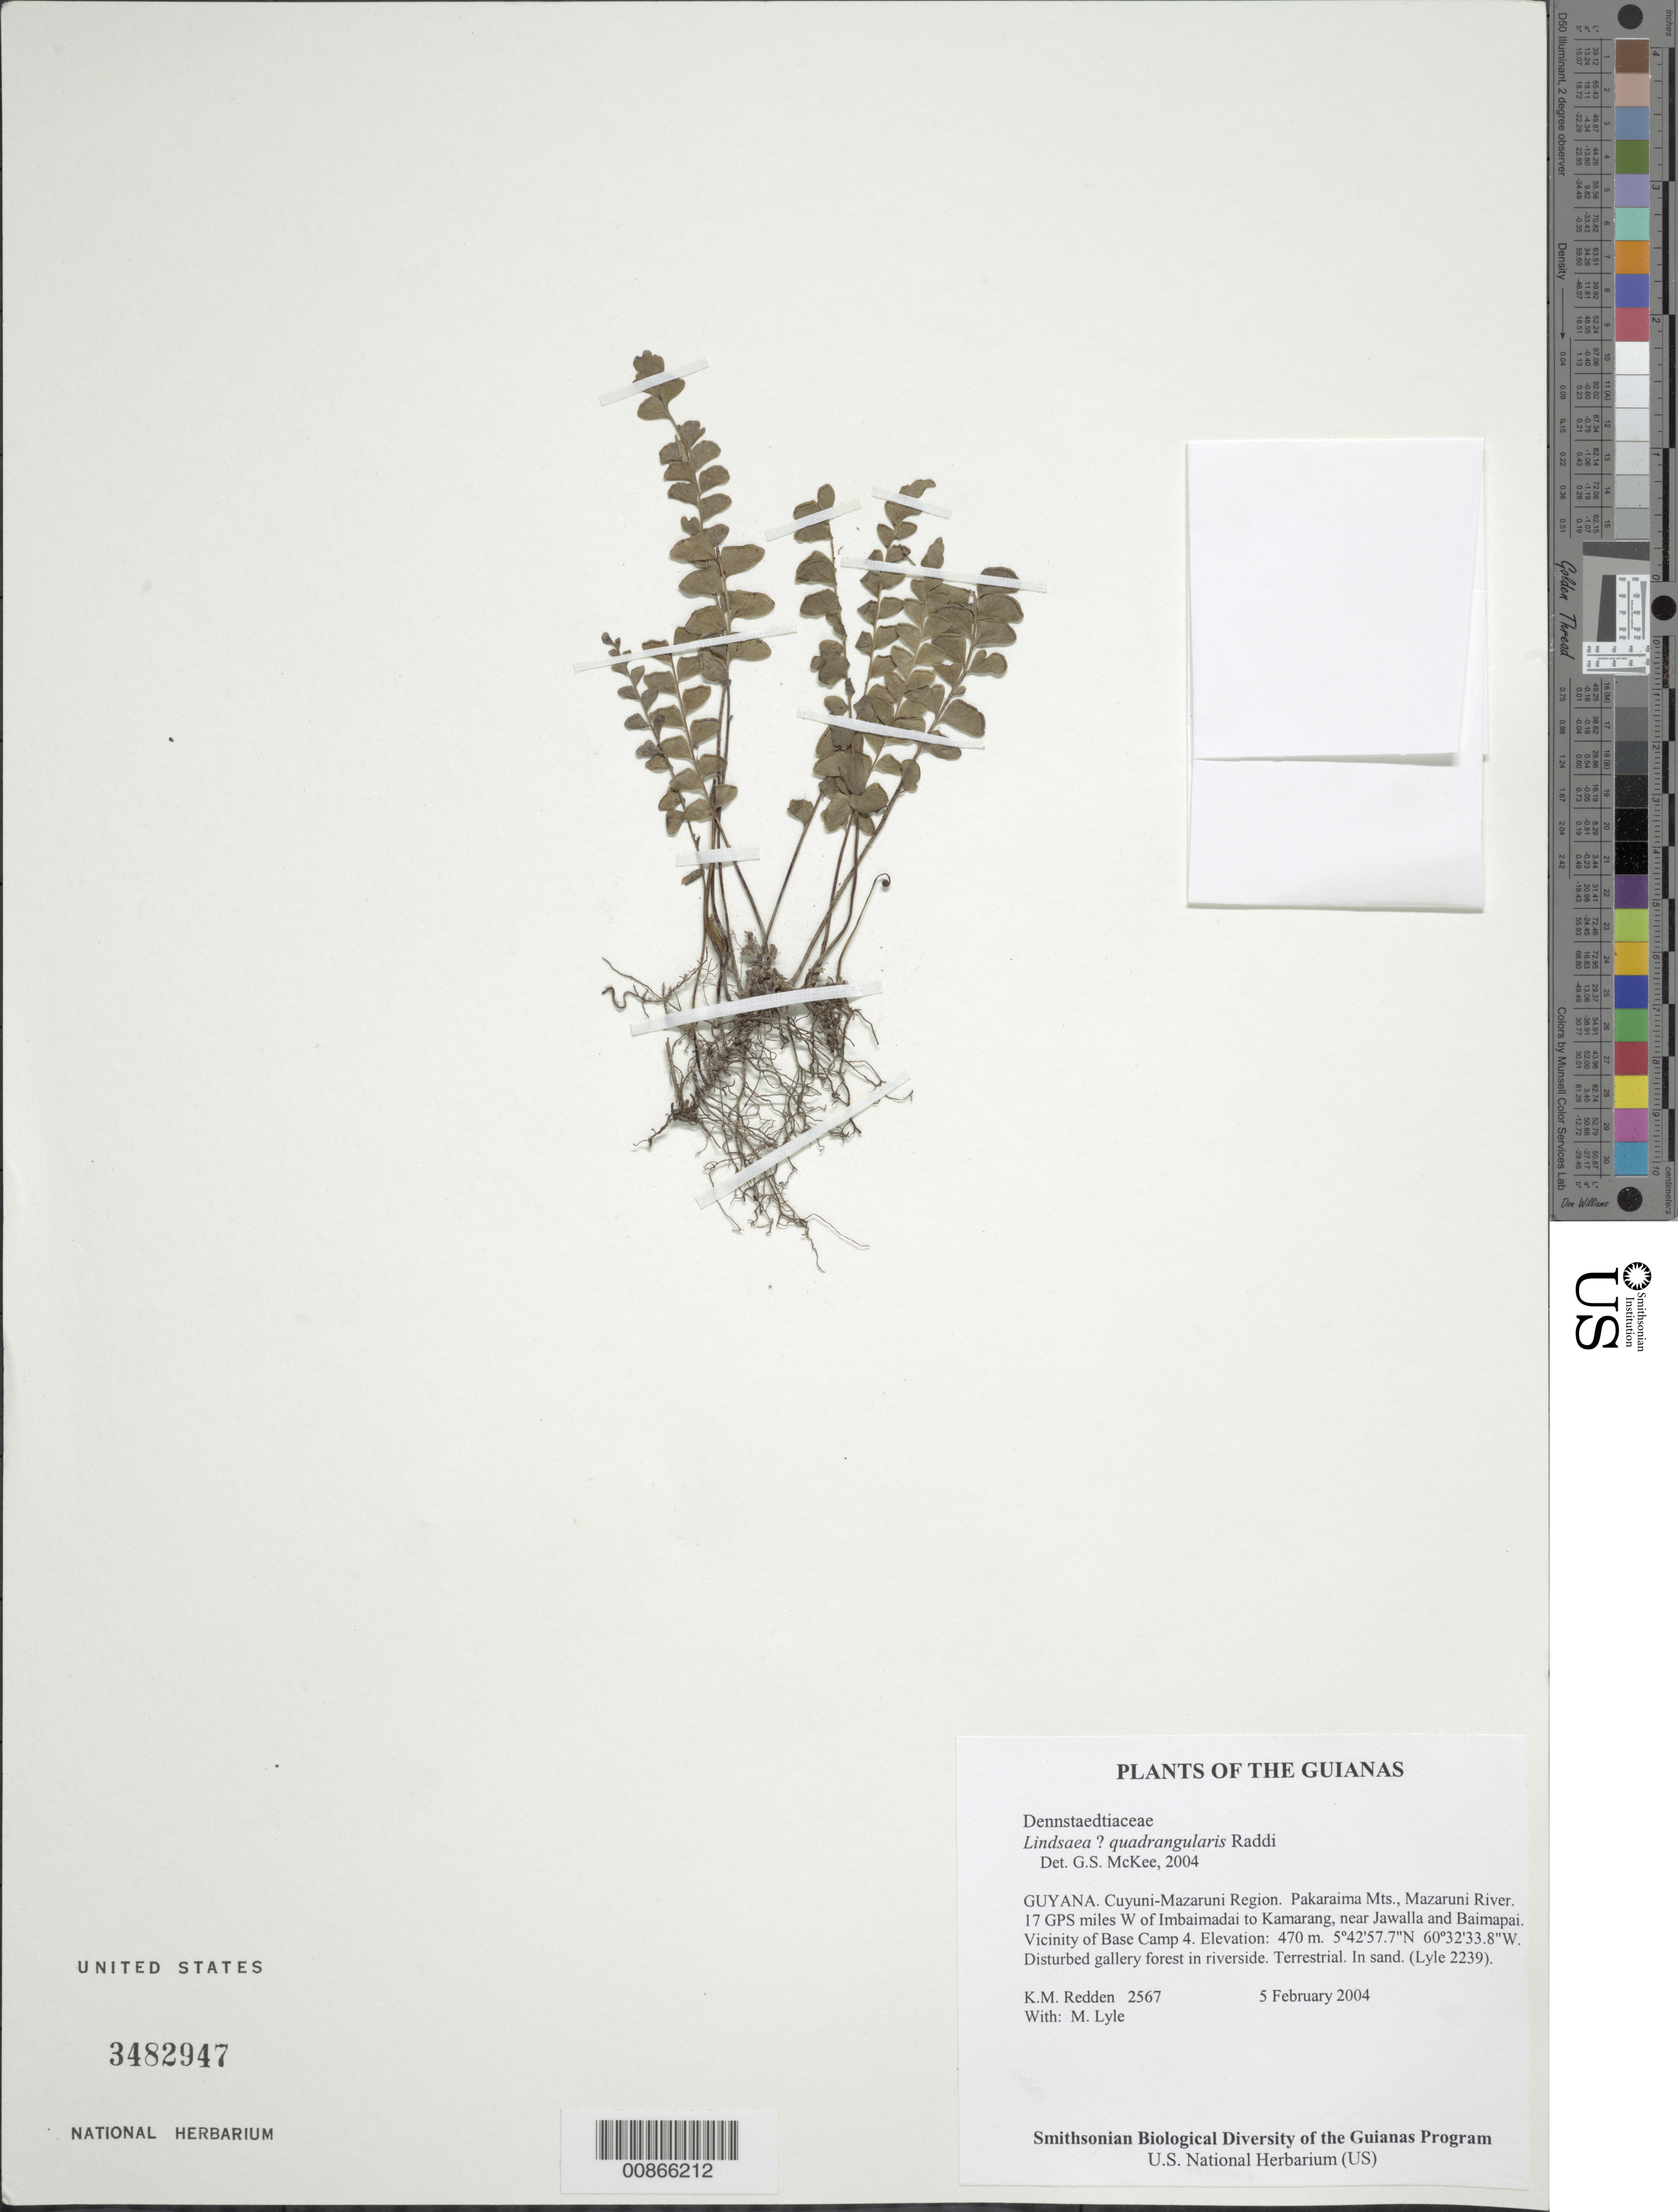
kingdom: Plantae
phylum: Tracheophyta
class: Polypodiopsida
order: Polypodiales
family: Lindsaeaceae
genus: Lindsaea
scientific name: Lindsaea quadrangularis subsp. terminalis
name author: K.U. Kramer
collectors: K. M. Redden & M. Lyle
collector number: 2567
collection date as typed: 5 February 2004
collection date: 2004-02-05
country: Guyana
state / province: Cuyuni-Mazaruni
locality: Pakaraima Mts., Mazaruni River. 17 GPS miles W of Imbaimadai to Kamarang, near Jawalla and Baimapai. Vicinity of Base Camp 4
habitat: Disturbed gallery forest in riverside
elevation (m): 470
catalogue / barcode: US 3482947